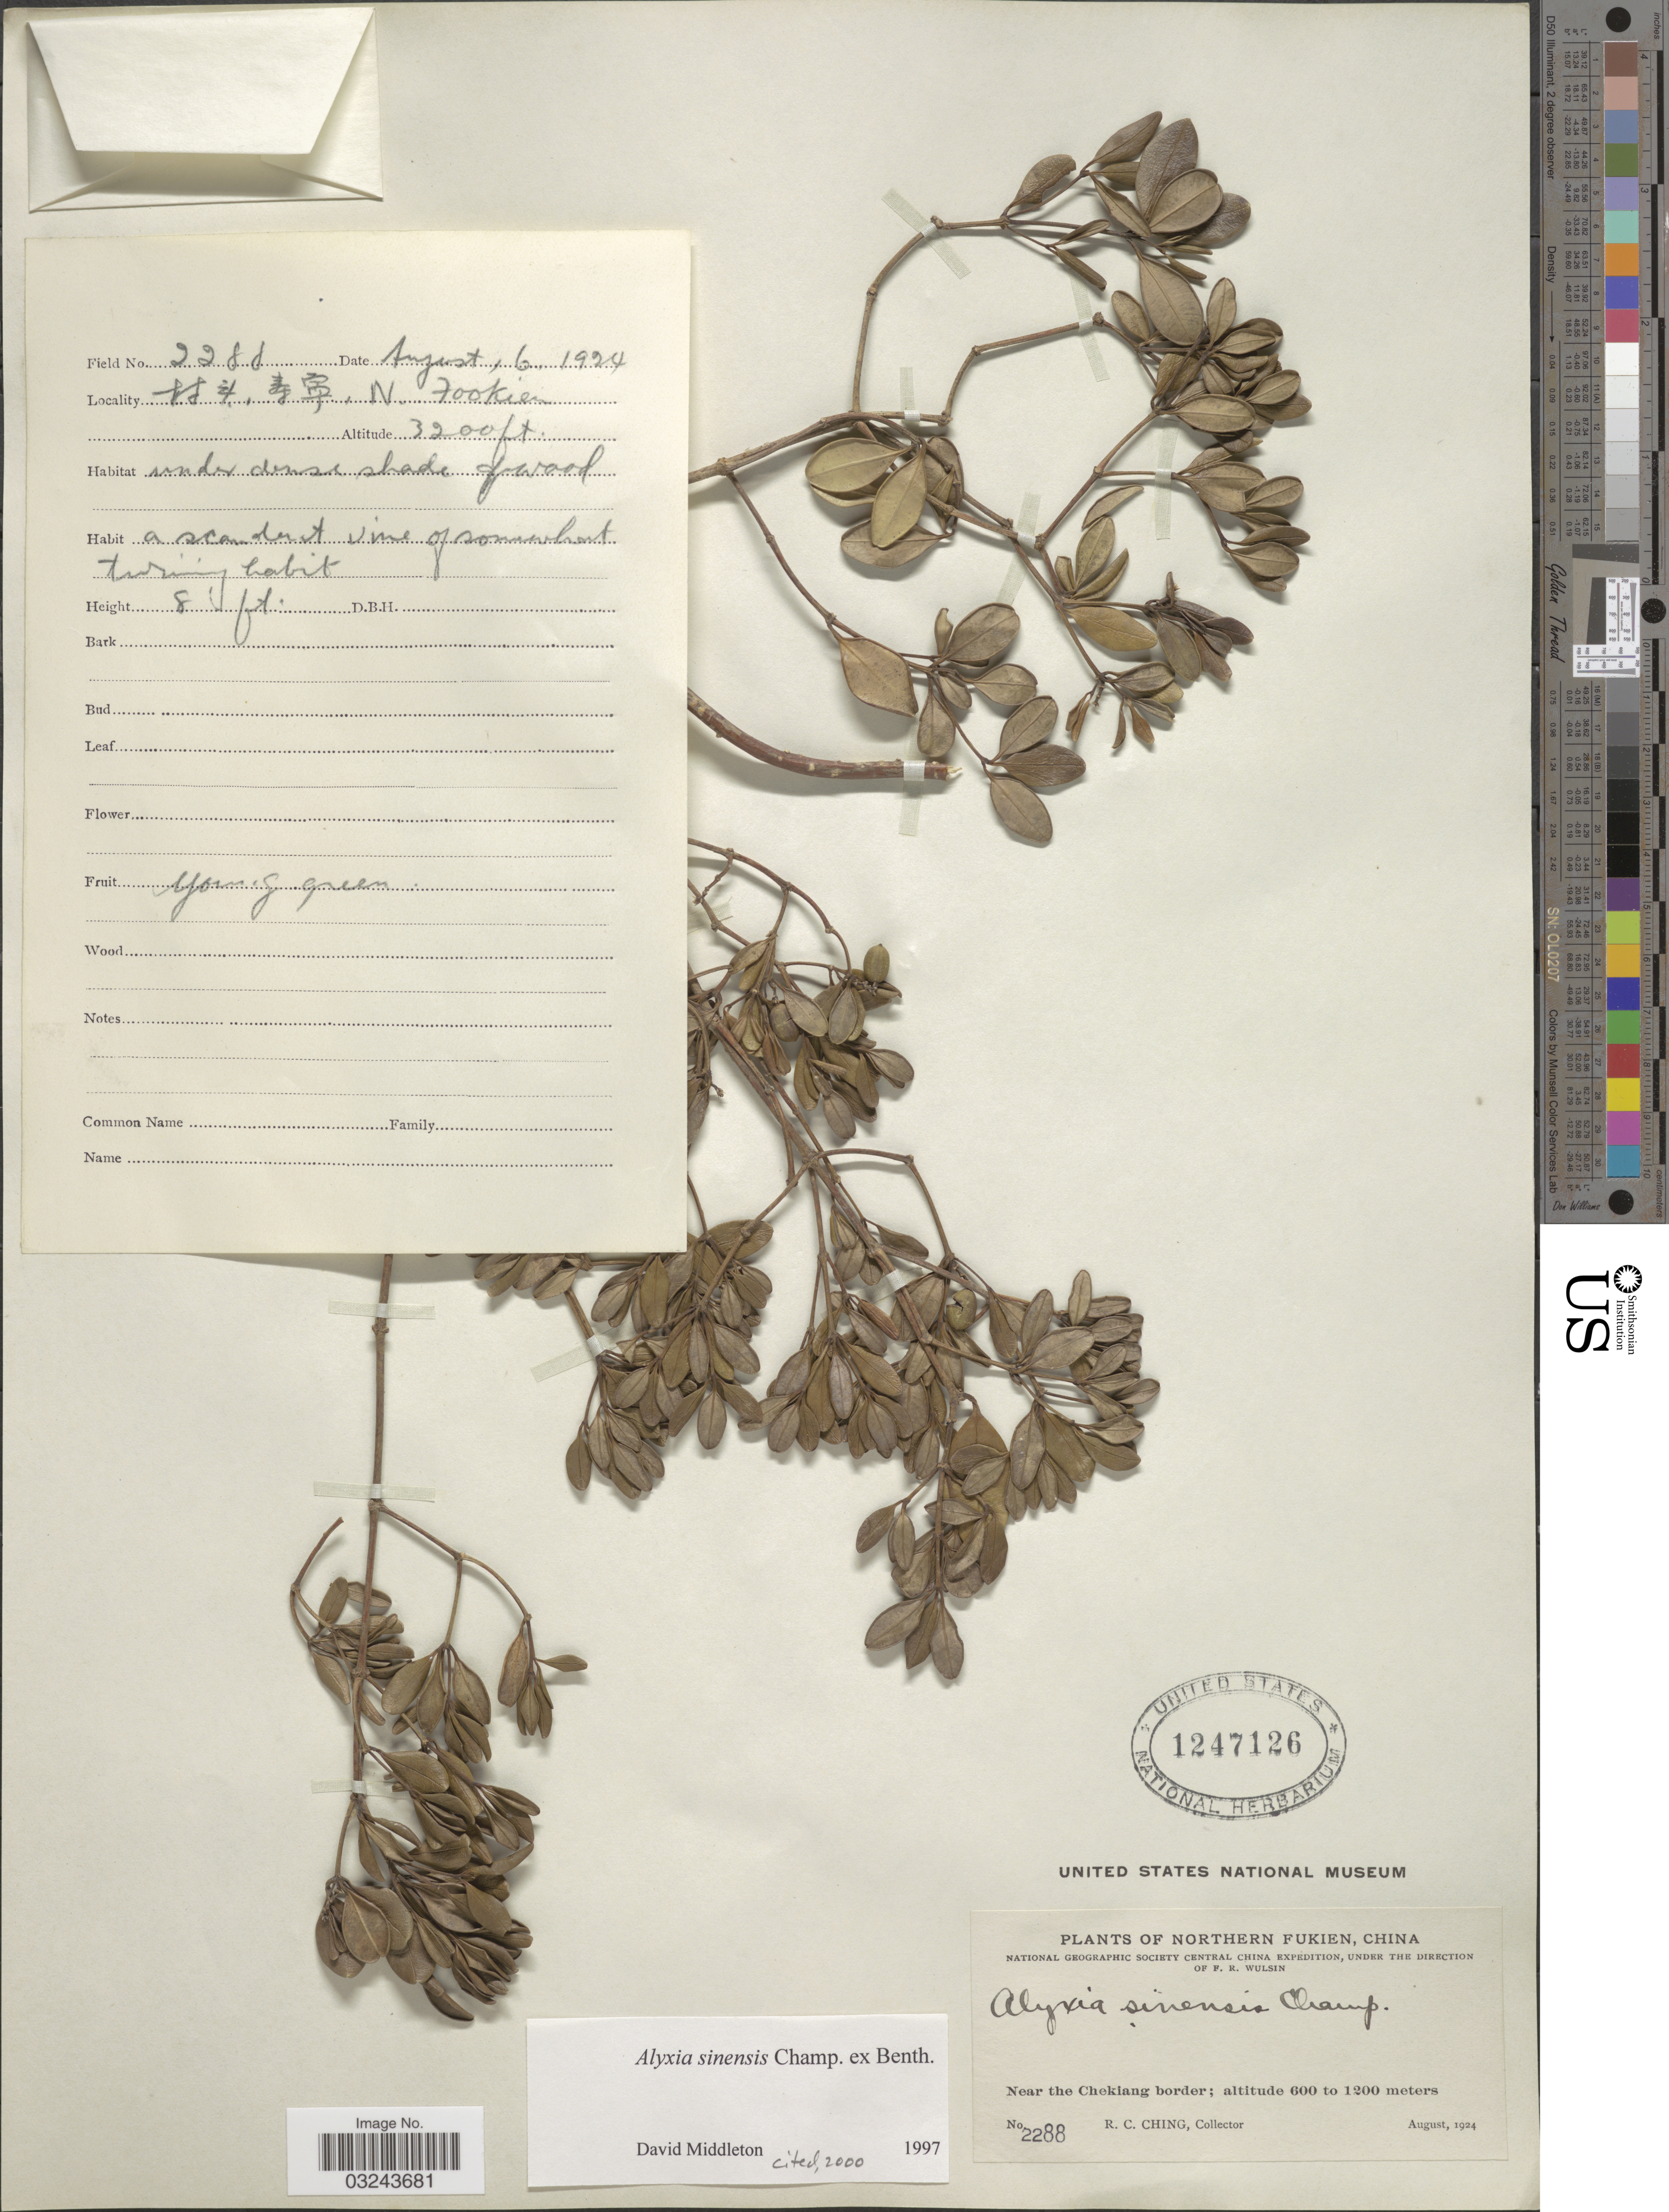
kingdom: Plantae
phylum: Tracheophyta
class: Magnoliopsida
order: Gentianales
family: Apocynaceae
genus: Alyxia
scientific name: Alyxia sinensis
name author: Champ. ex Benth.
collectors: R. C. Ching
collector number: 2288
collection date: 1924-08-06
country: China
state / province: Fujian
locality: Southern Fukien. Near the Chekiang border. X, N. Fookien.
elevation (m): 975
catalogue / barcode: US 1247126